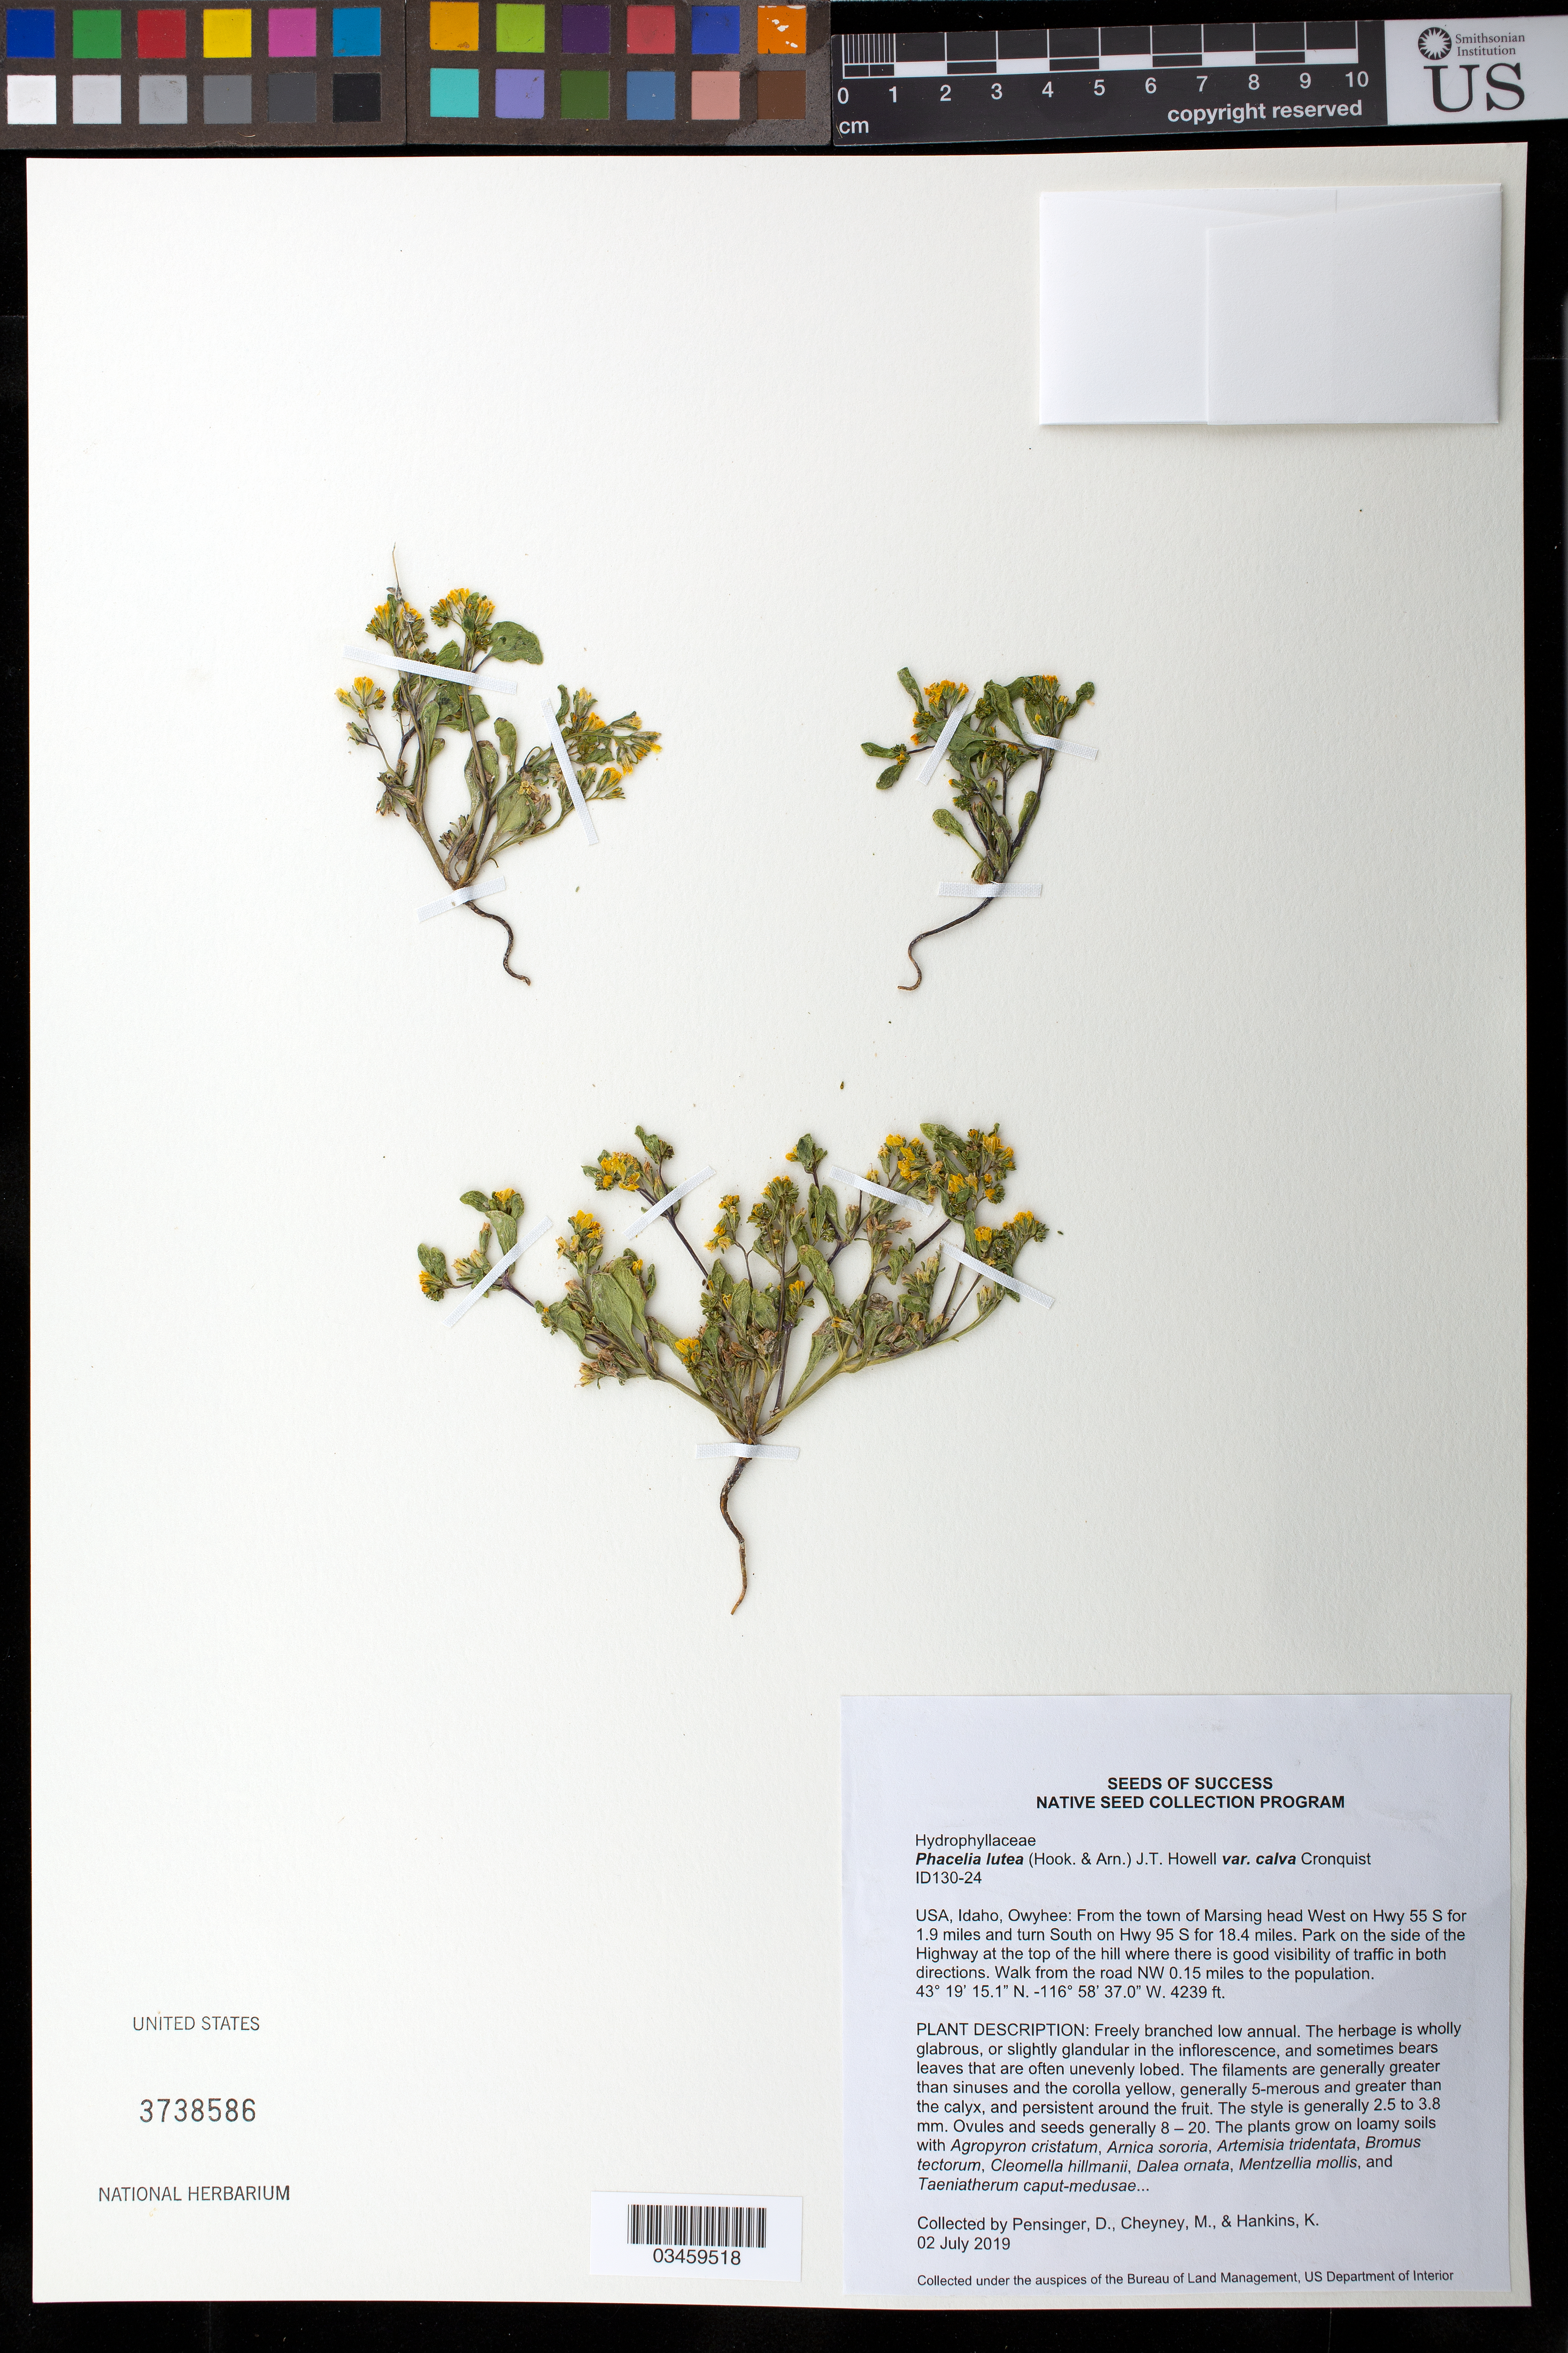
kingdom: Plantae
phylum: Tracheophyta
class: Magnoliopsida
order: Boraginales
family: Hydrophyllaceae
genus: Phacelia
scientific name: Phacelia lutea var. calva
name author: Cronq.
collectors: D. Pensinger, M. Cheyne & K. Hankins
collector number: ID130-24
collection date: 2019-07-02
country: United States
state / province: Idaho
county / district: Owyhee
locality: From Marsing head W on Hwy 55 S for 1.9 mi and turn S on Hwy 95 S for 18.4 mi., walk from the road NW 0.15 mi to the population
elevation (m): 1292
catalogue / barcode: US 3738586